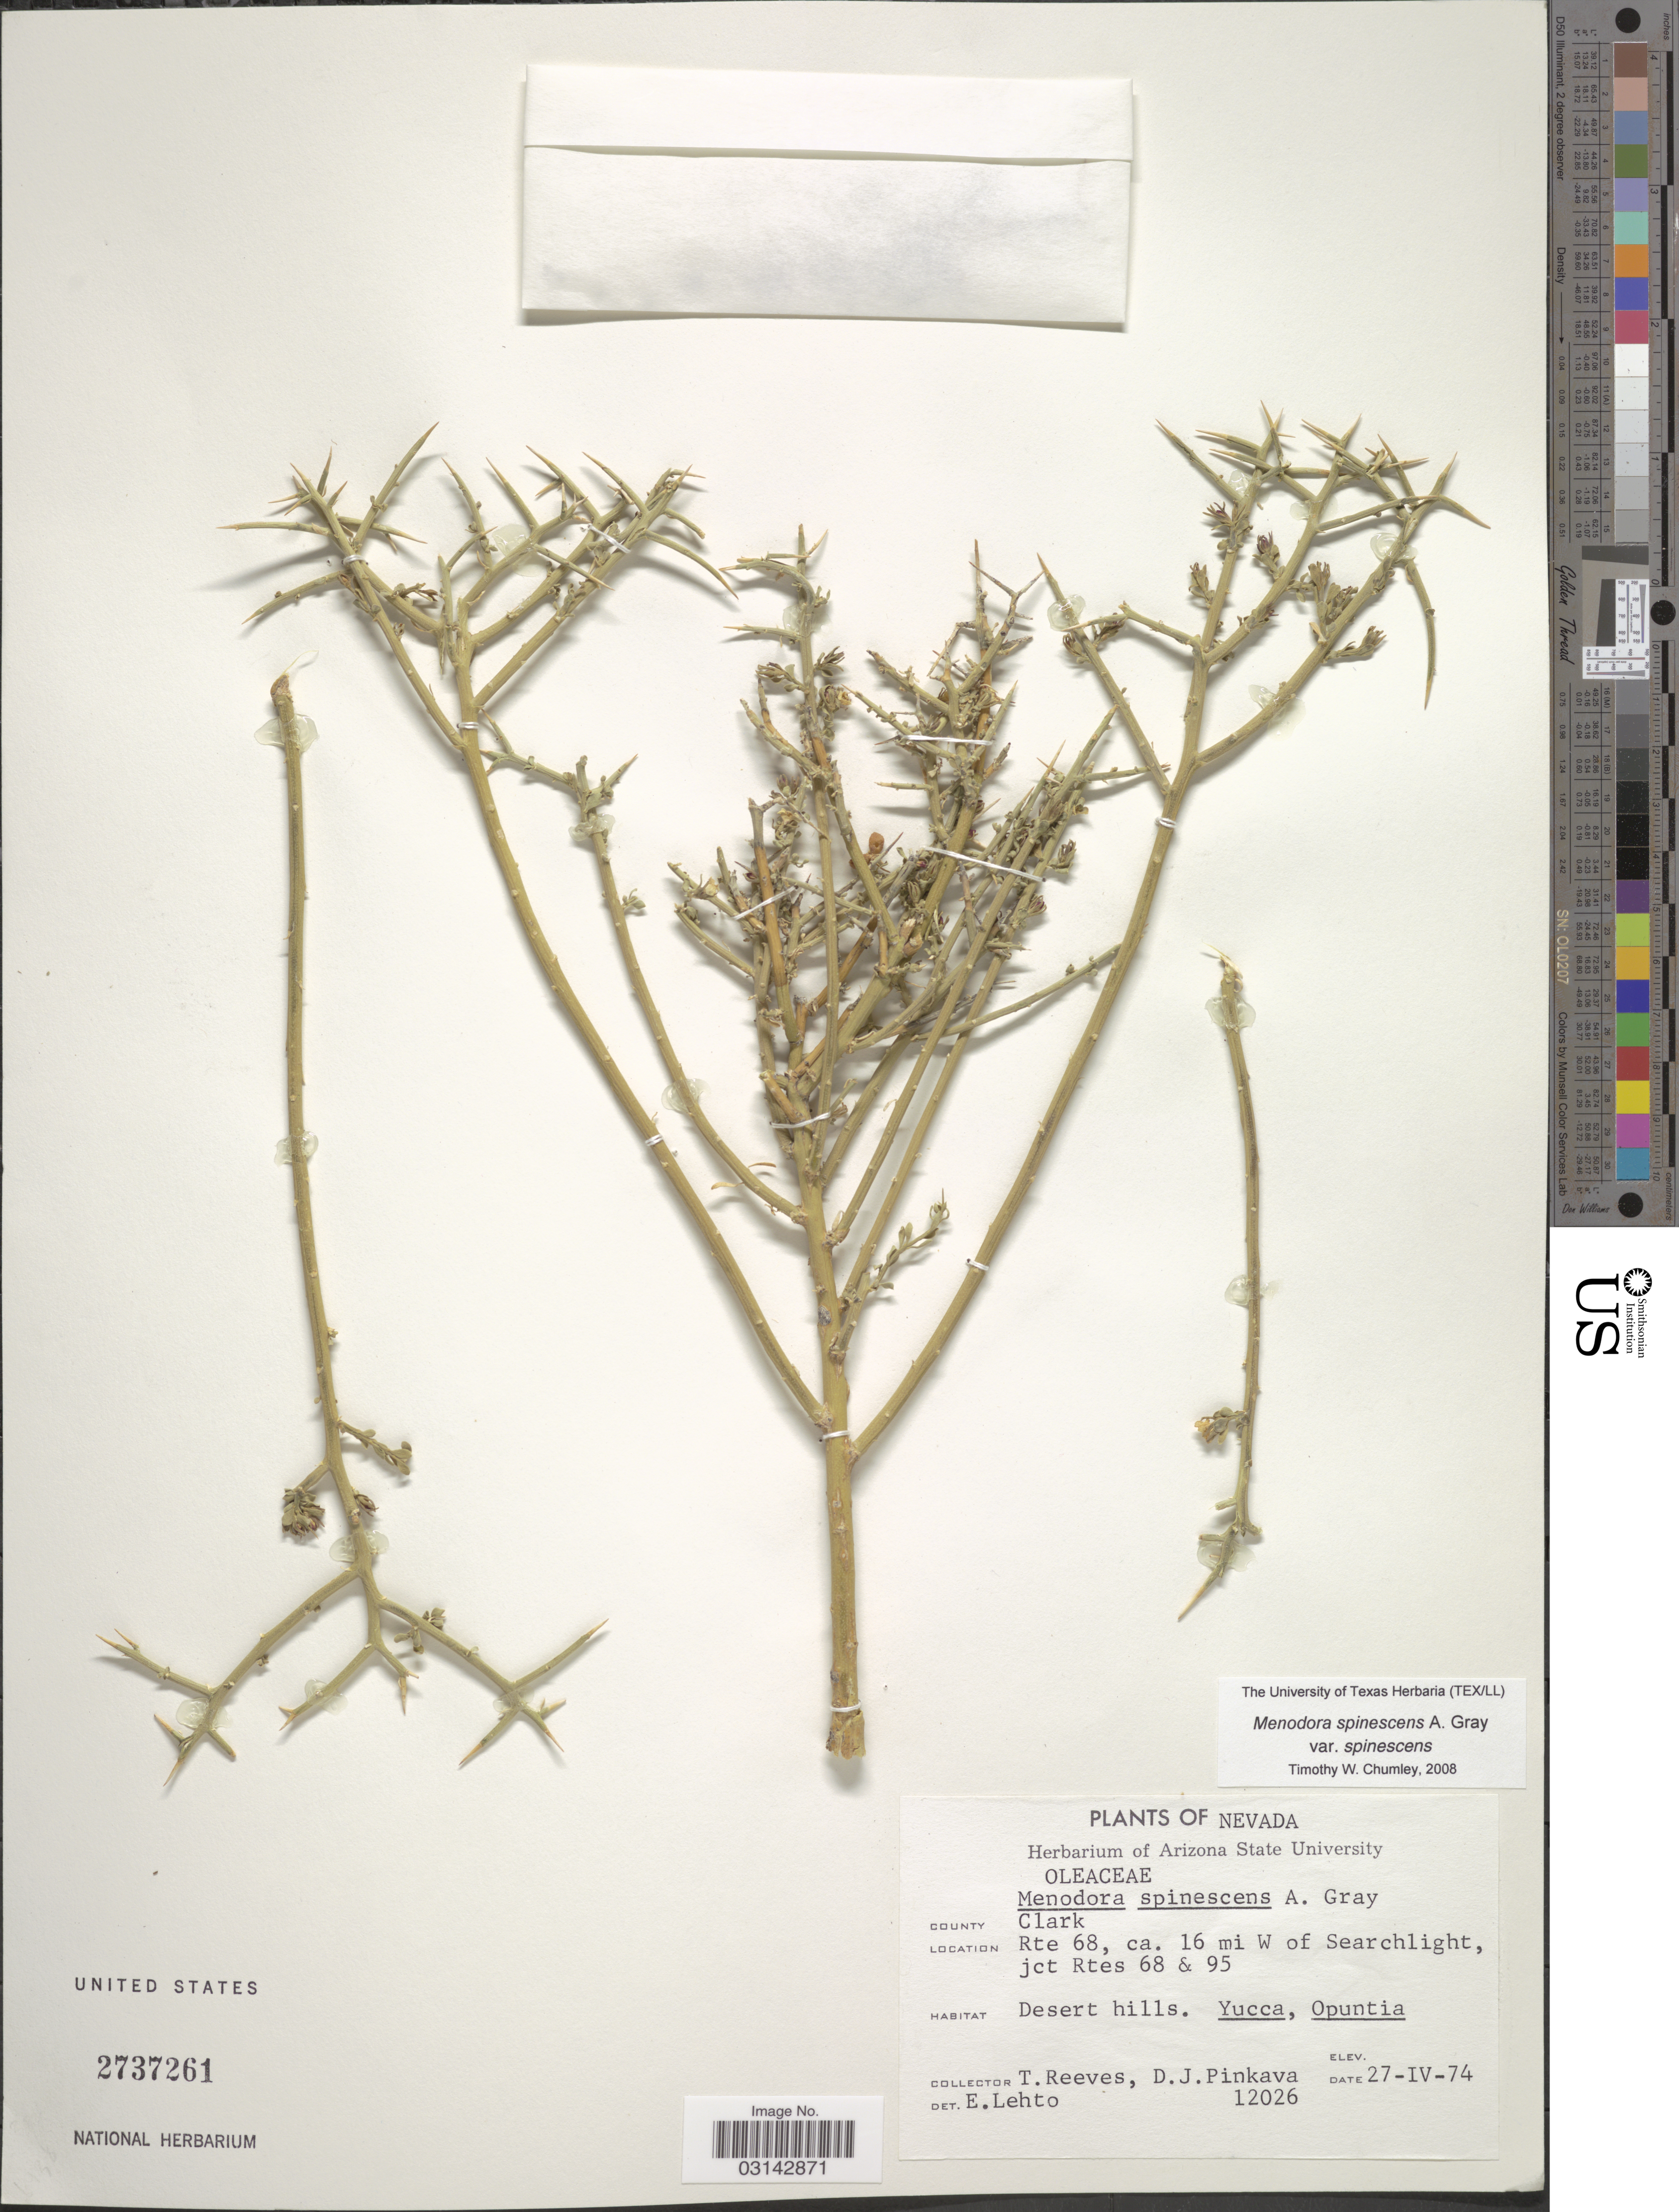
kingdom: Plantae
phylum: Tracheophyta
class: Magnoliopsida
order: Lamiales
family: Oleaceae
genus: Menodora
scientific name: Menodora spinescens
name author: A. Gray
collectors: T. Reeves, D. J. Pinkava & E. Lehto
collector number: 12026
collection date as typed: Transcribed d/m/y: 27/4/74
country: United States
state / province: Nevada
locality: County Clark. Rte 68, ca. 16 mi W of Searchlight, jct Rtes 68 & 95.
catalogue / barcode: US 2737261